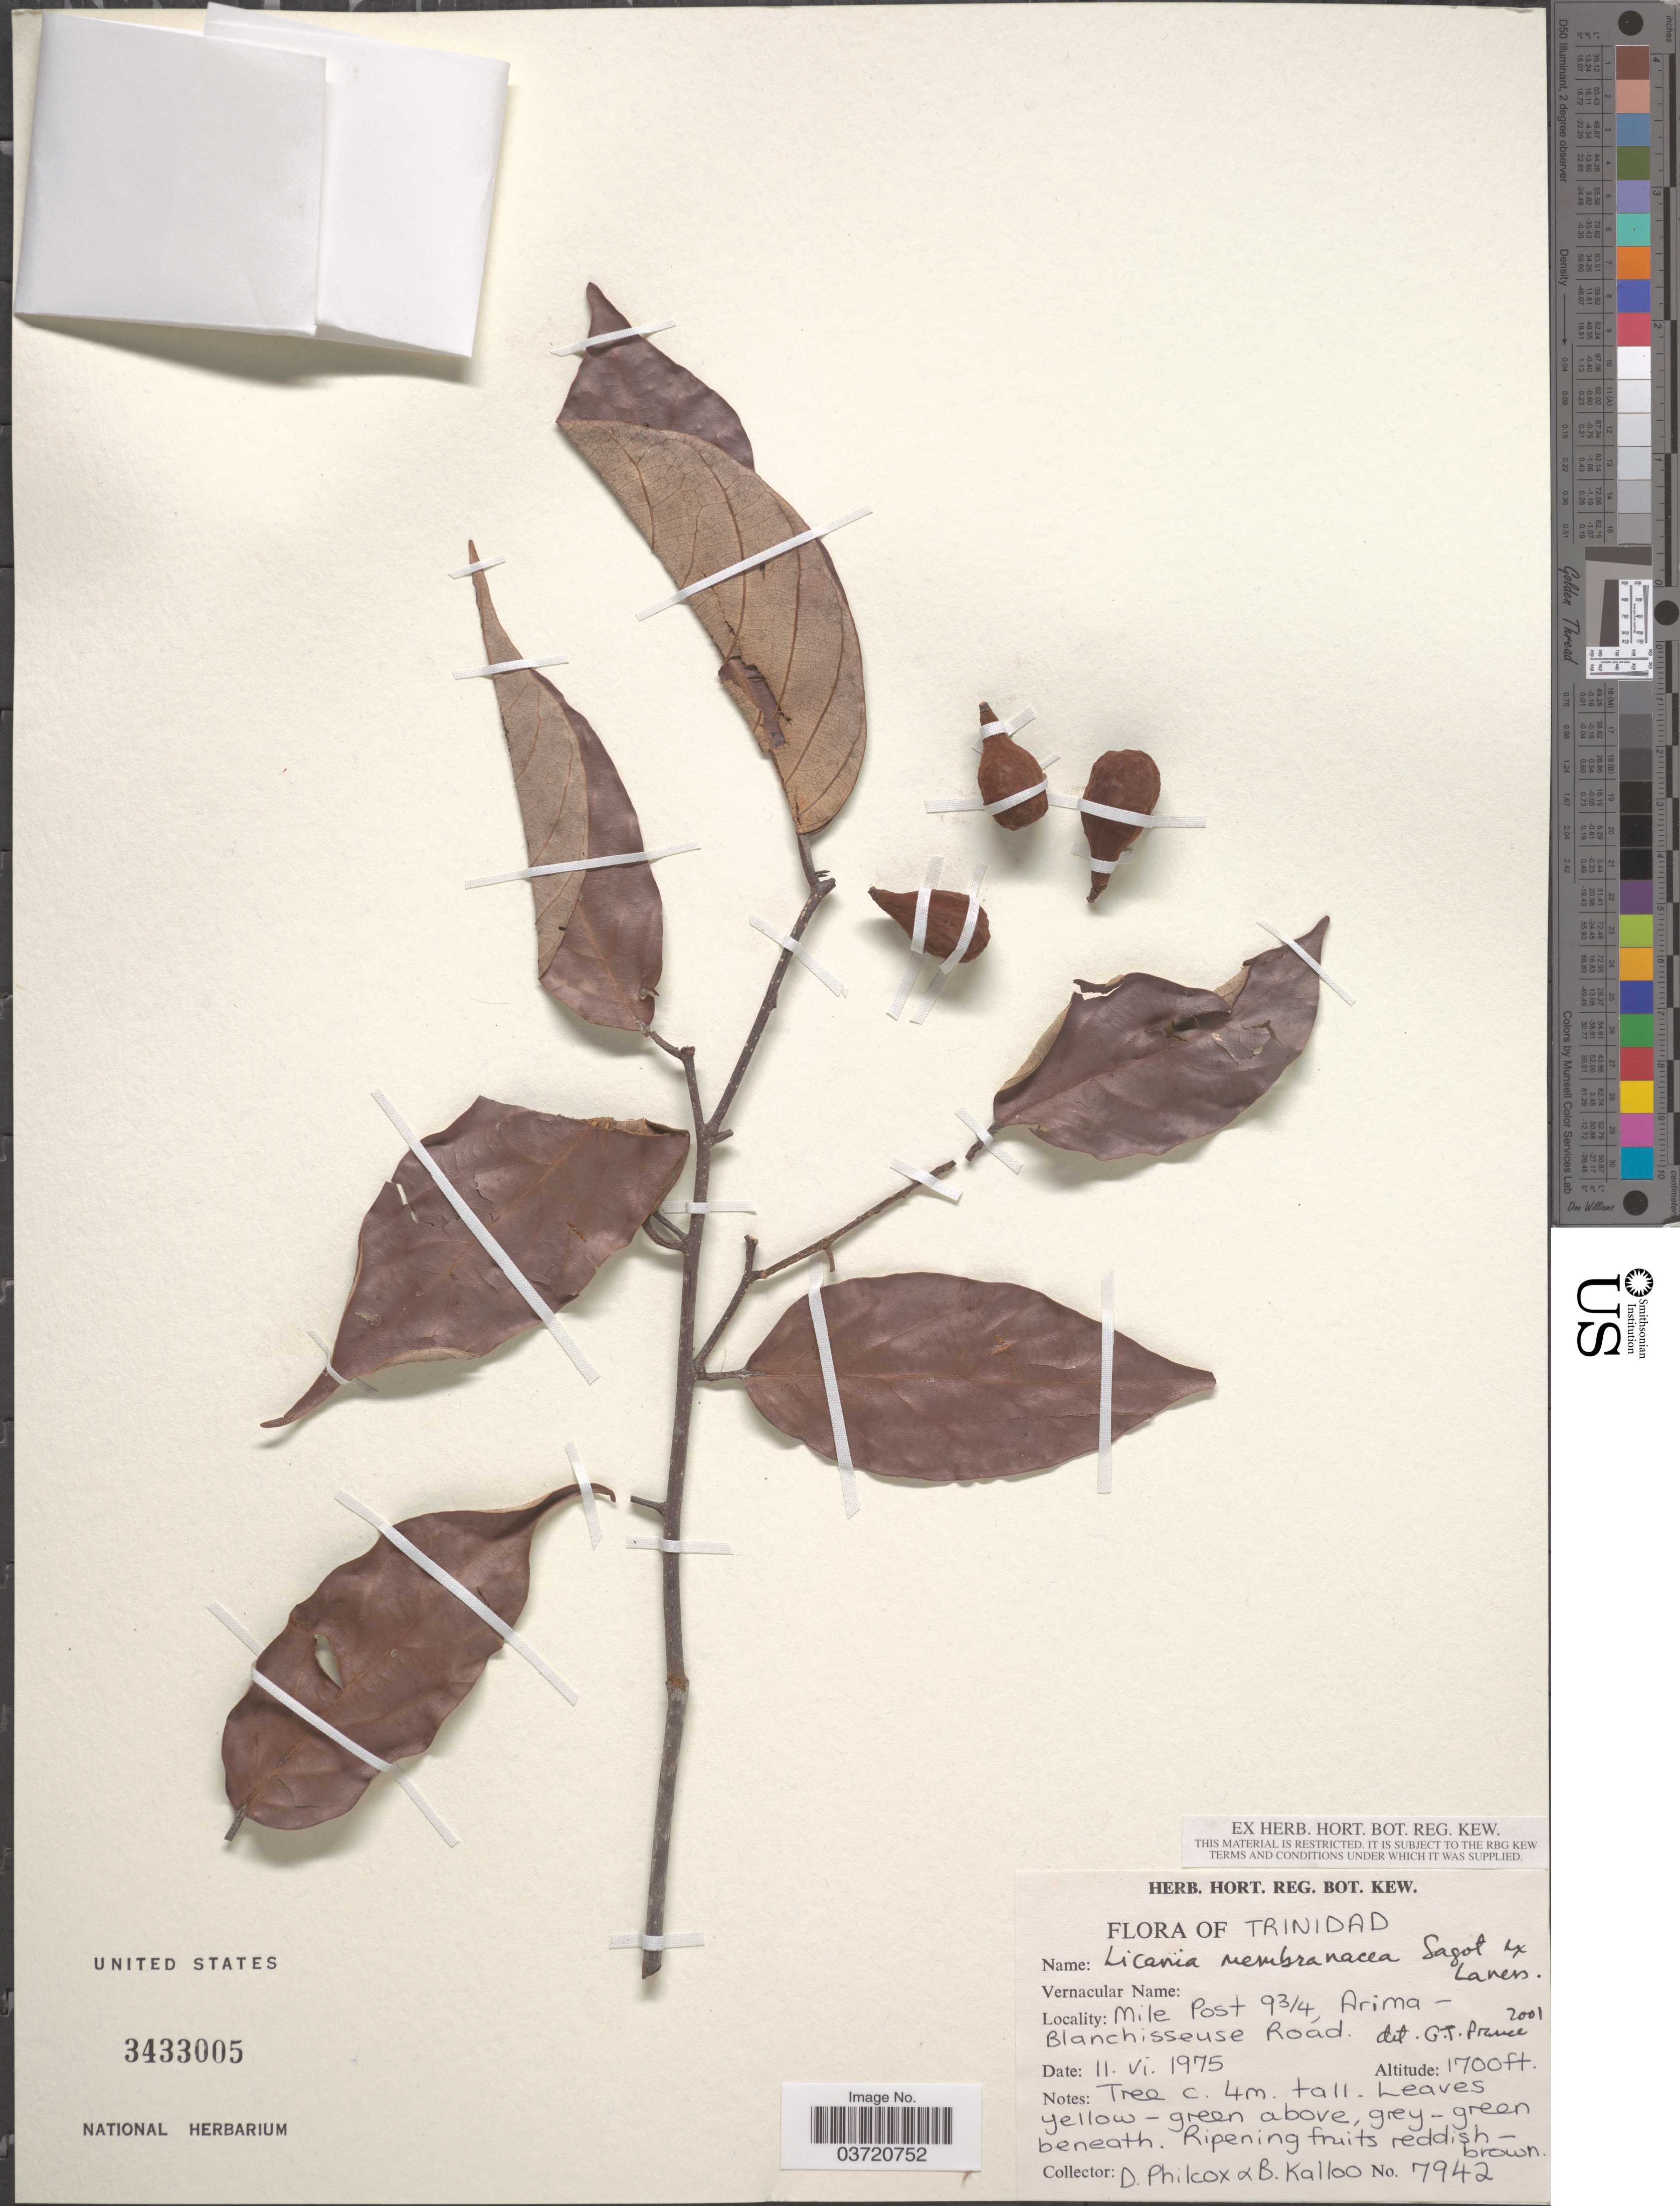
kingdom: Plantae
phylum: Tracheophyta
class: Magnoliopsida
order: Malpighiales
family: Chrysobalanaceae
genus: Licania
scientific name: Licania membranacea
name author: Sagot ex Laness.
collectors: D. Philcox & B. Kalloo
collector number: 7942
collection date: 1975-06-11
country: Trinidad and Tobago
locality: Trinidad. Mile Post 93/4, Arima-Blanchisseuse Road.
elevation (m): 518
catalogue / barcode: US 3433005